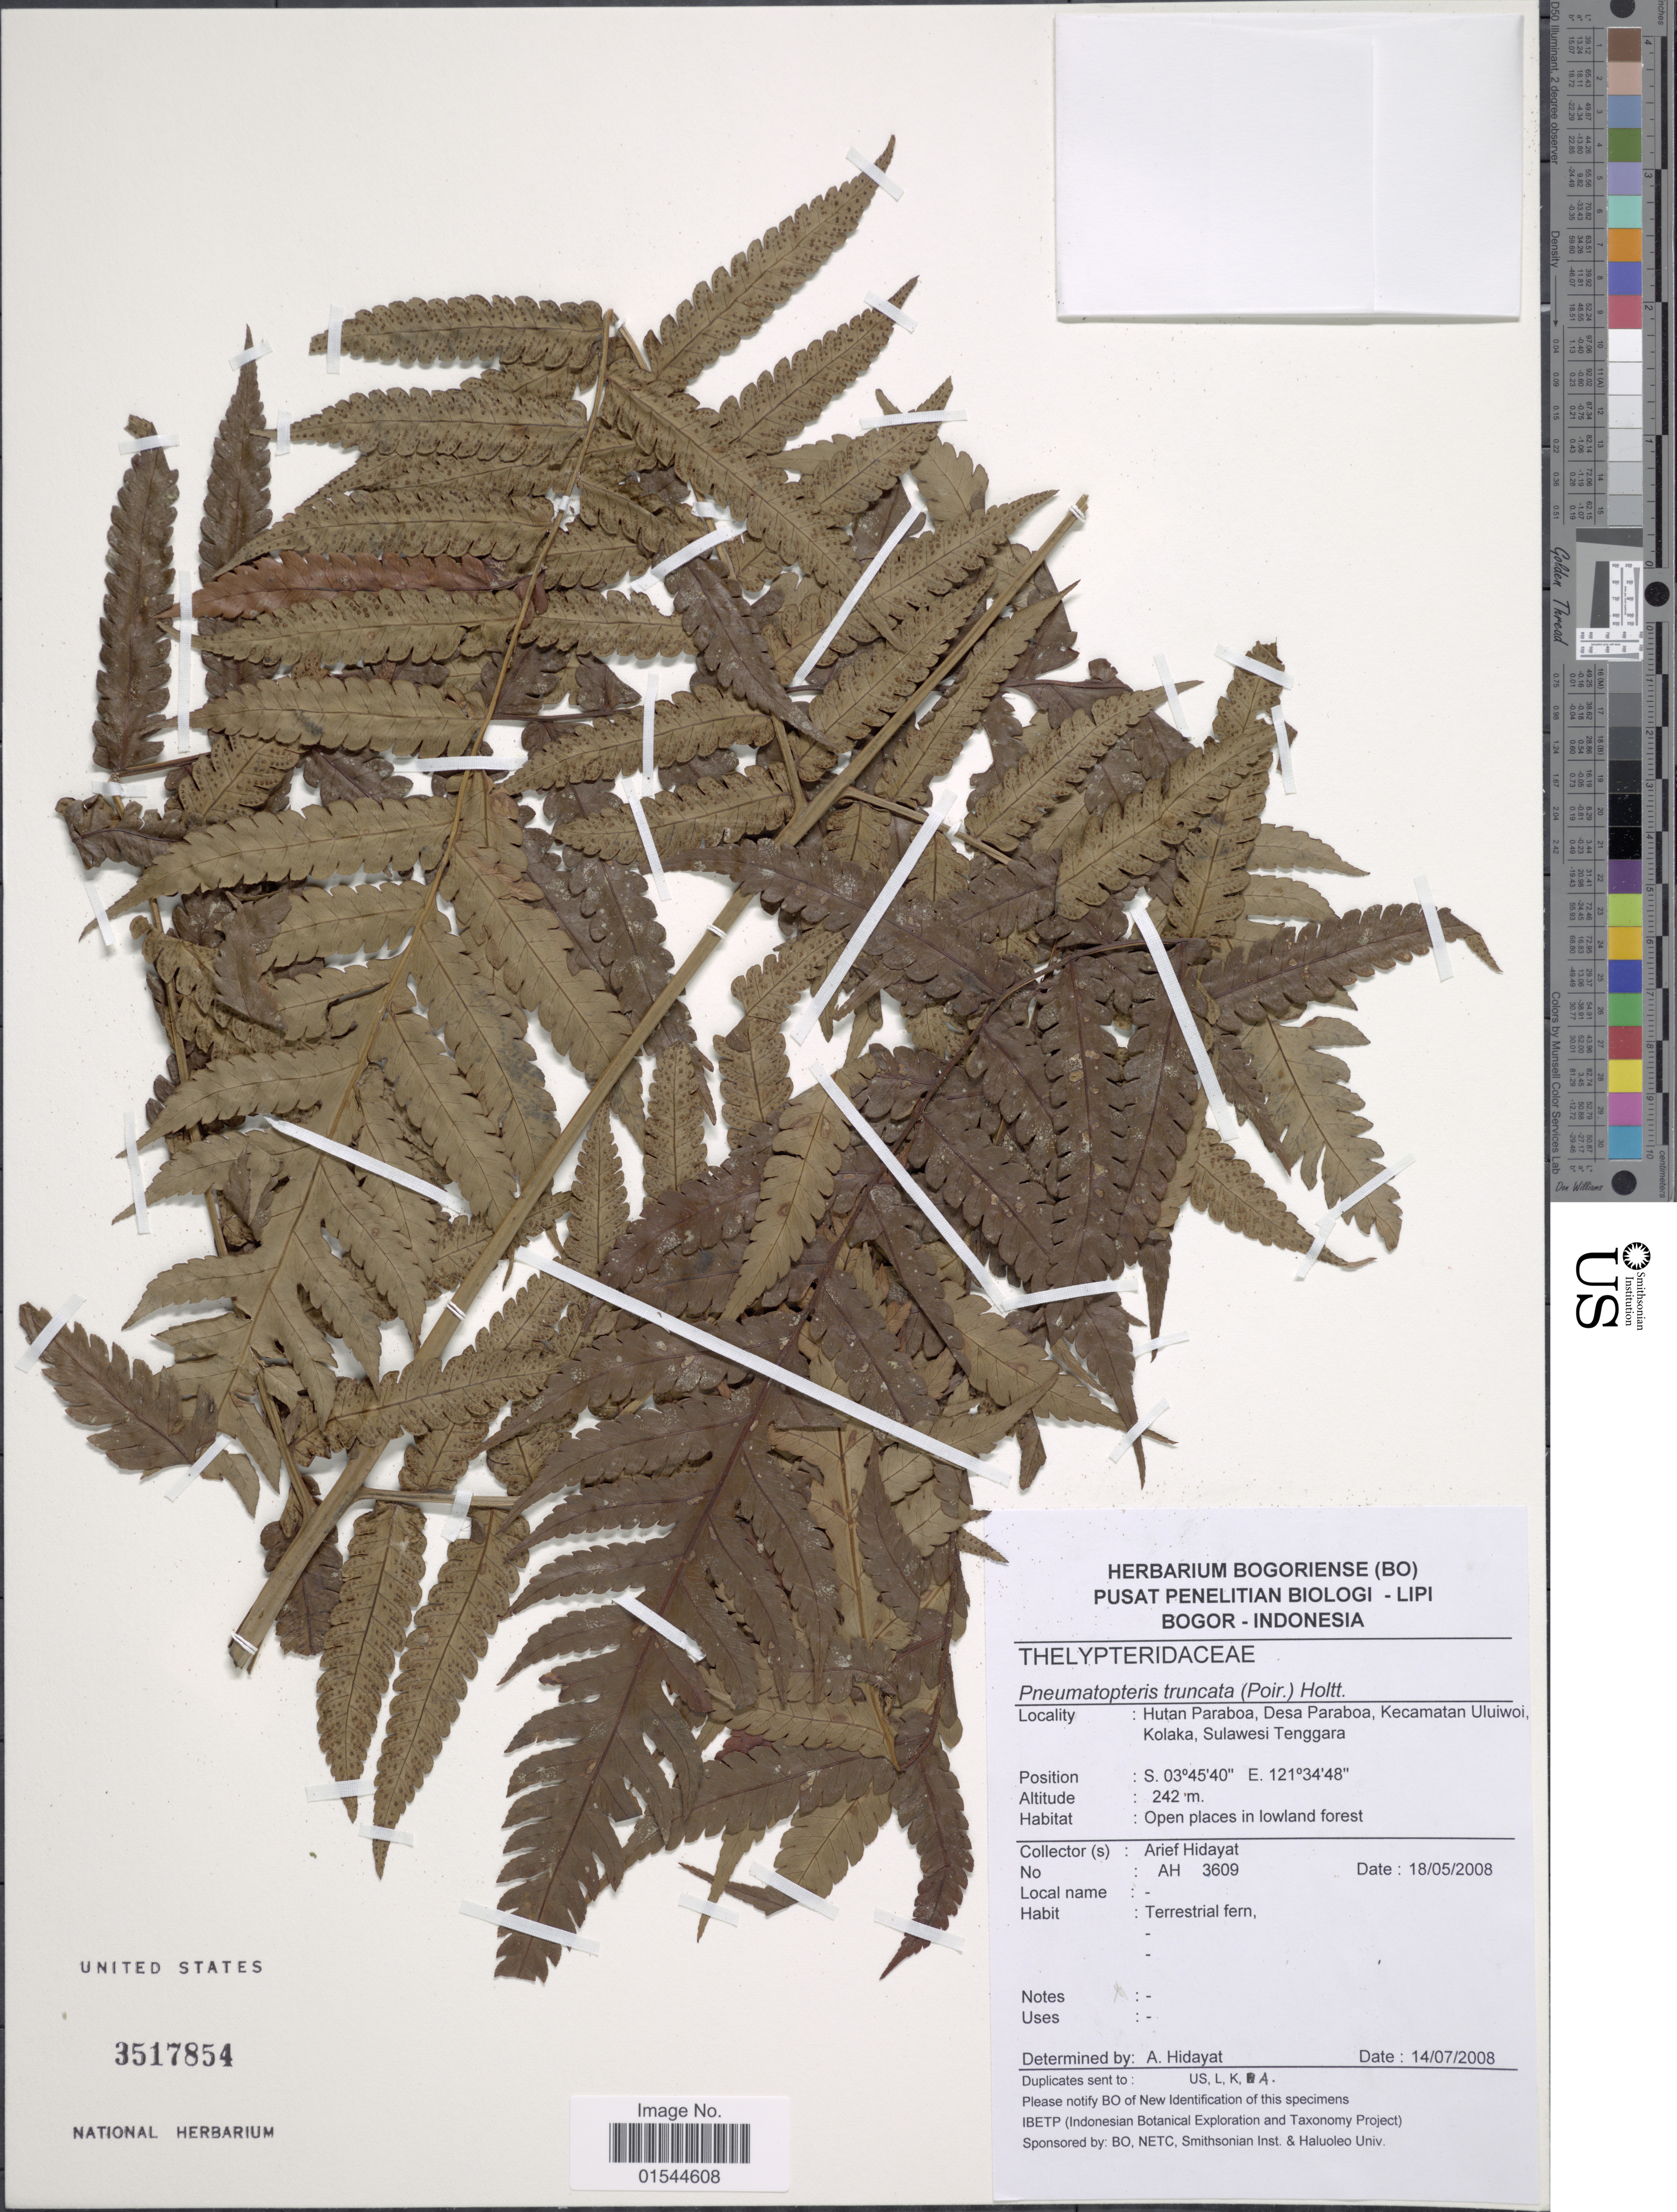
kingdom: Plantae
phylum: Tracheophyta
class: Polypodiopsida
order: Polypodiales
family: Thelypteridaceae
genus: Pneumatopteris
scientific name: Pneumatopteris truncata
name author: (Poir.) Holttum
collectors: A. Hidayat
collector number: AH3609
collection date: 2008-05-18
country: Indonesia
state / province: Sulawesi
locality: Hutan Paraboa, Desa Paraboa, Kecamatan Uluiwoi, Kolaka, Sulawesi Tenggara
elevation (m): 242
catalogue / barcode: US 3517854